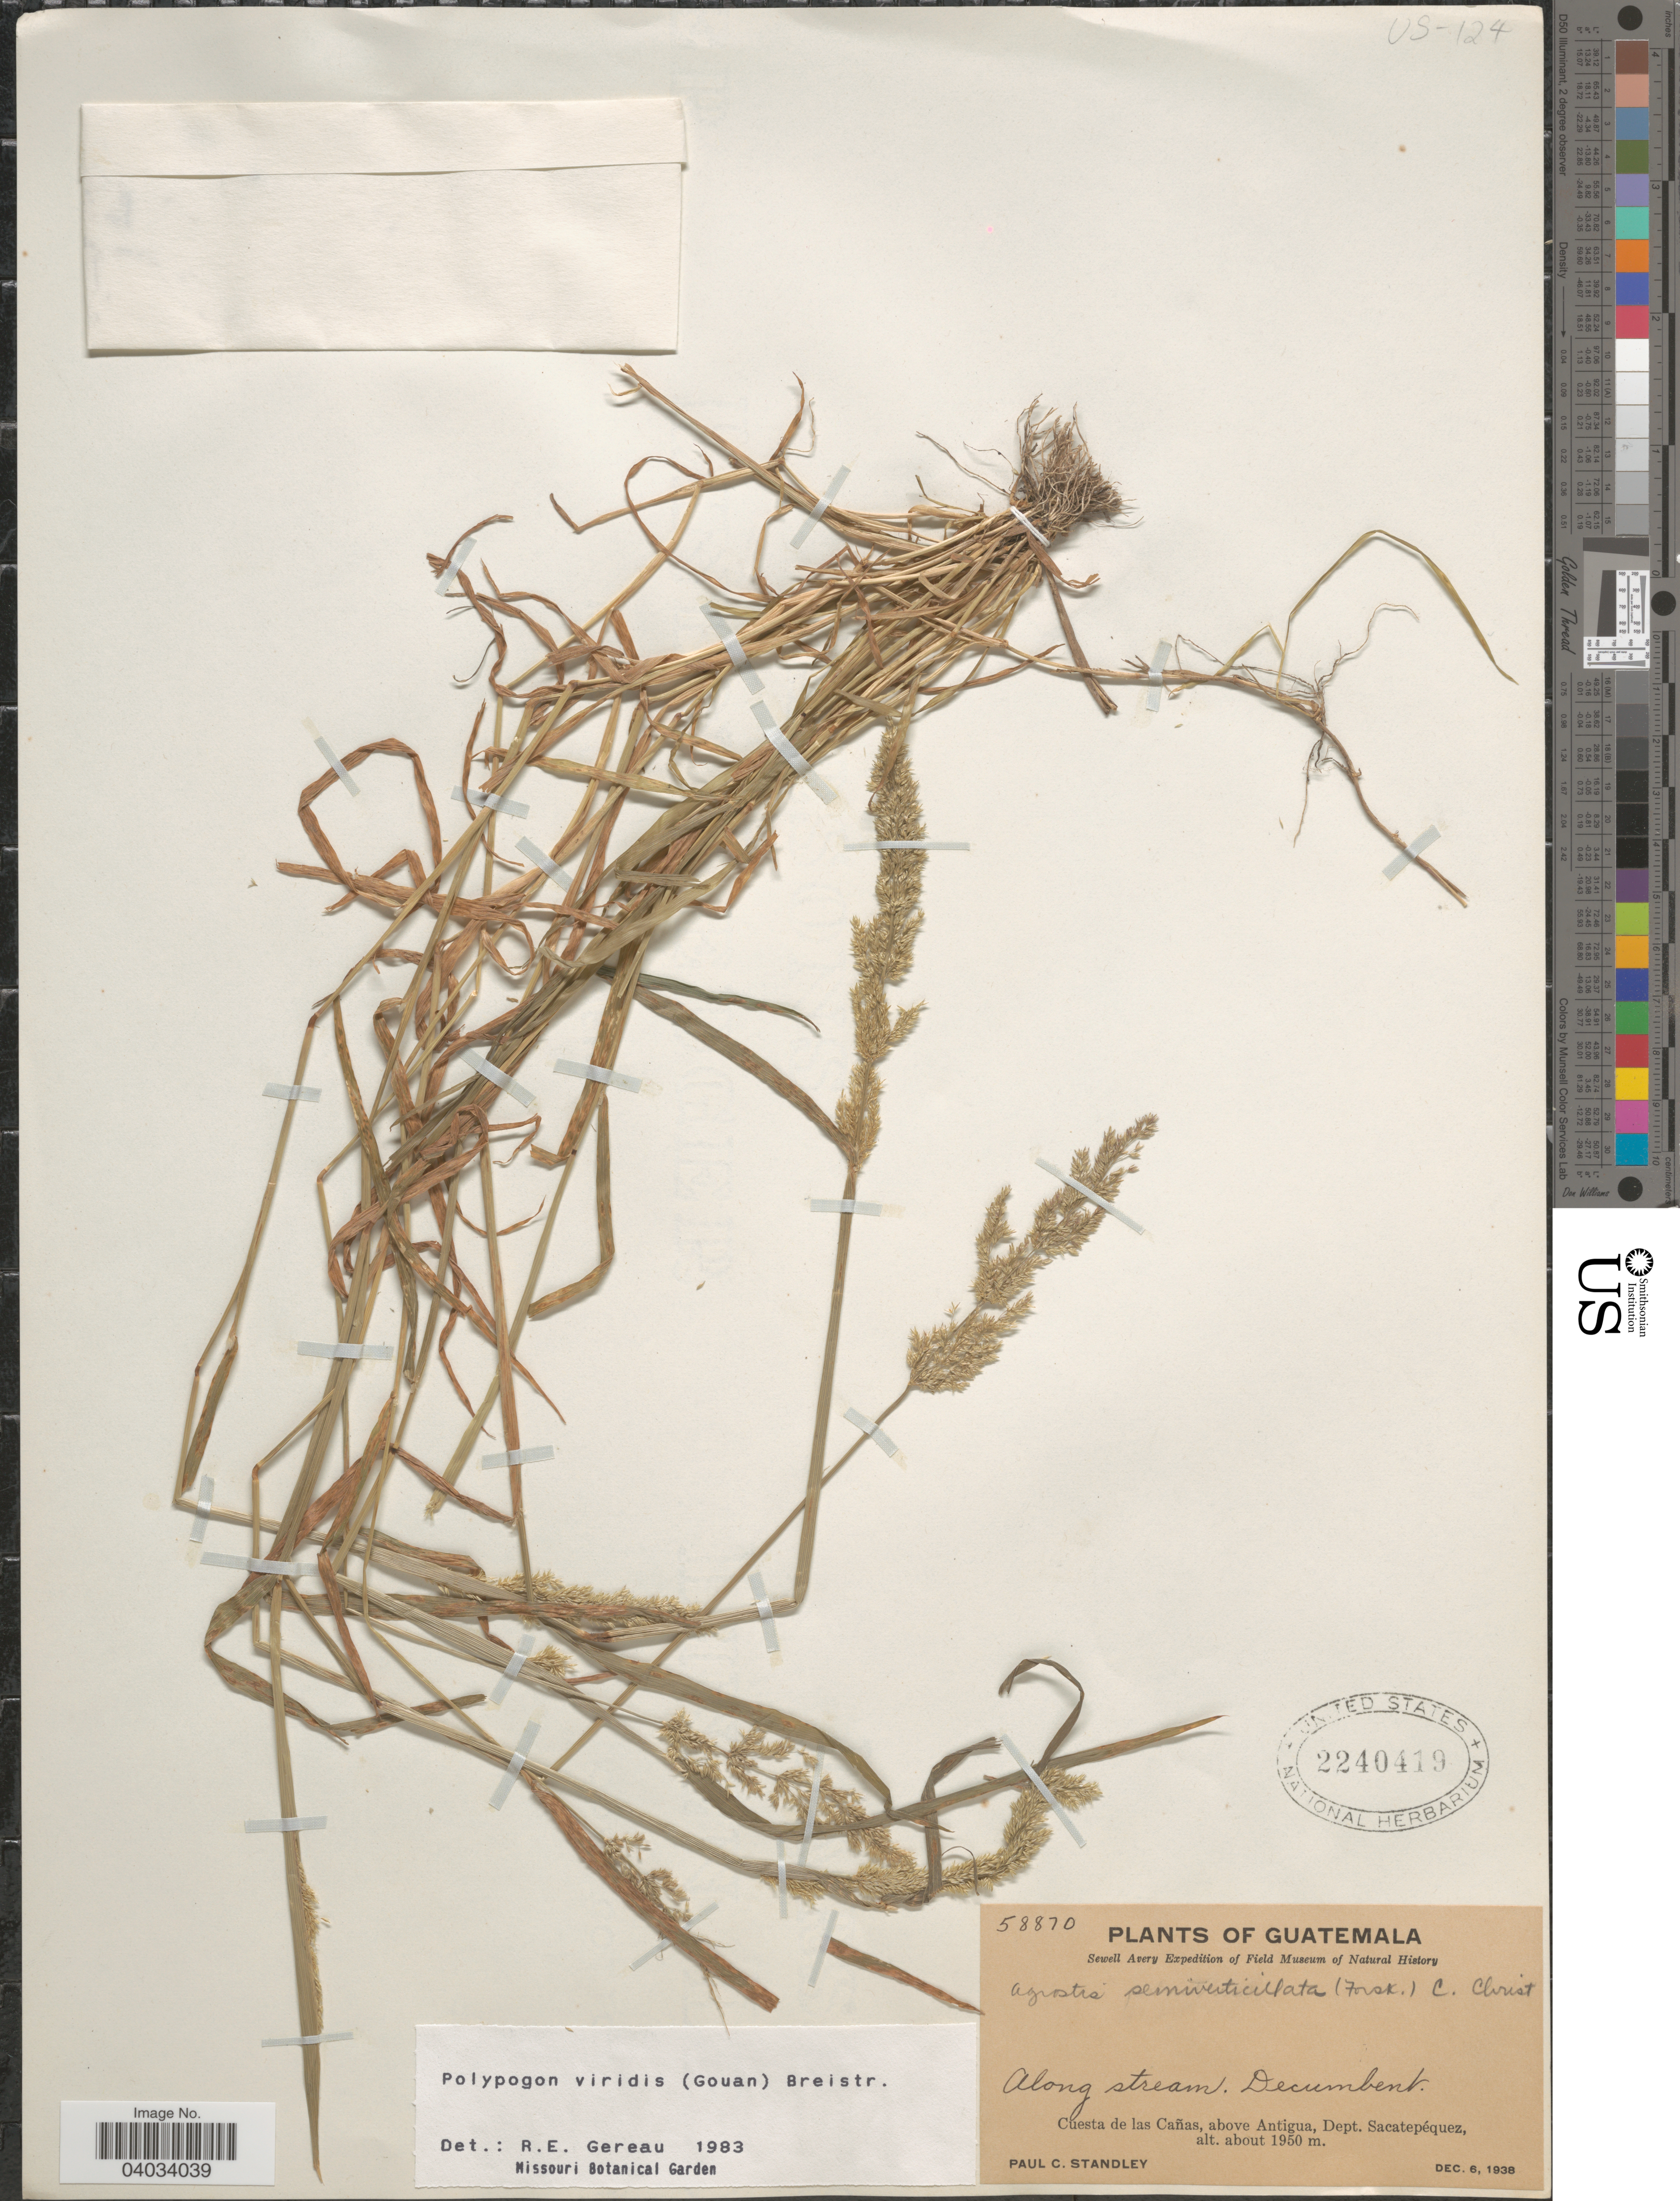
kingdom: Plantae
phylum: Tracheophyta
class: Liliopsida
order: Poales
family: Poaceae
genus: Polypogon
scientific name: Polypogon viridis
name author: (Gouan) Breistroffer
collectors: P. C. Standley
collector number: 58870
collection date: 1938-12-06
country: Guatemala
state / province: Sacatepequez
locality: Cuesta de las Cañas, above Antigua, Dept. Sacatepéquez.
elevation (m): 1950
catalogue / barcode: US 2240419